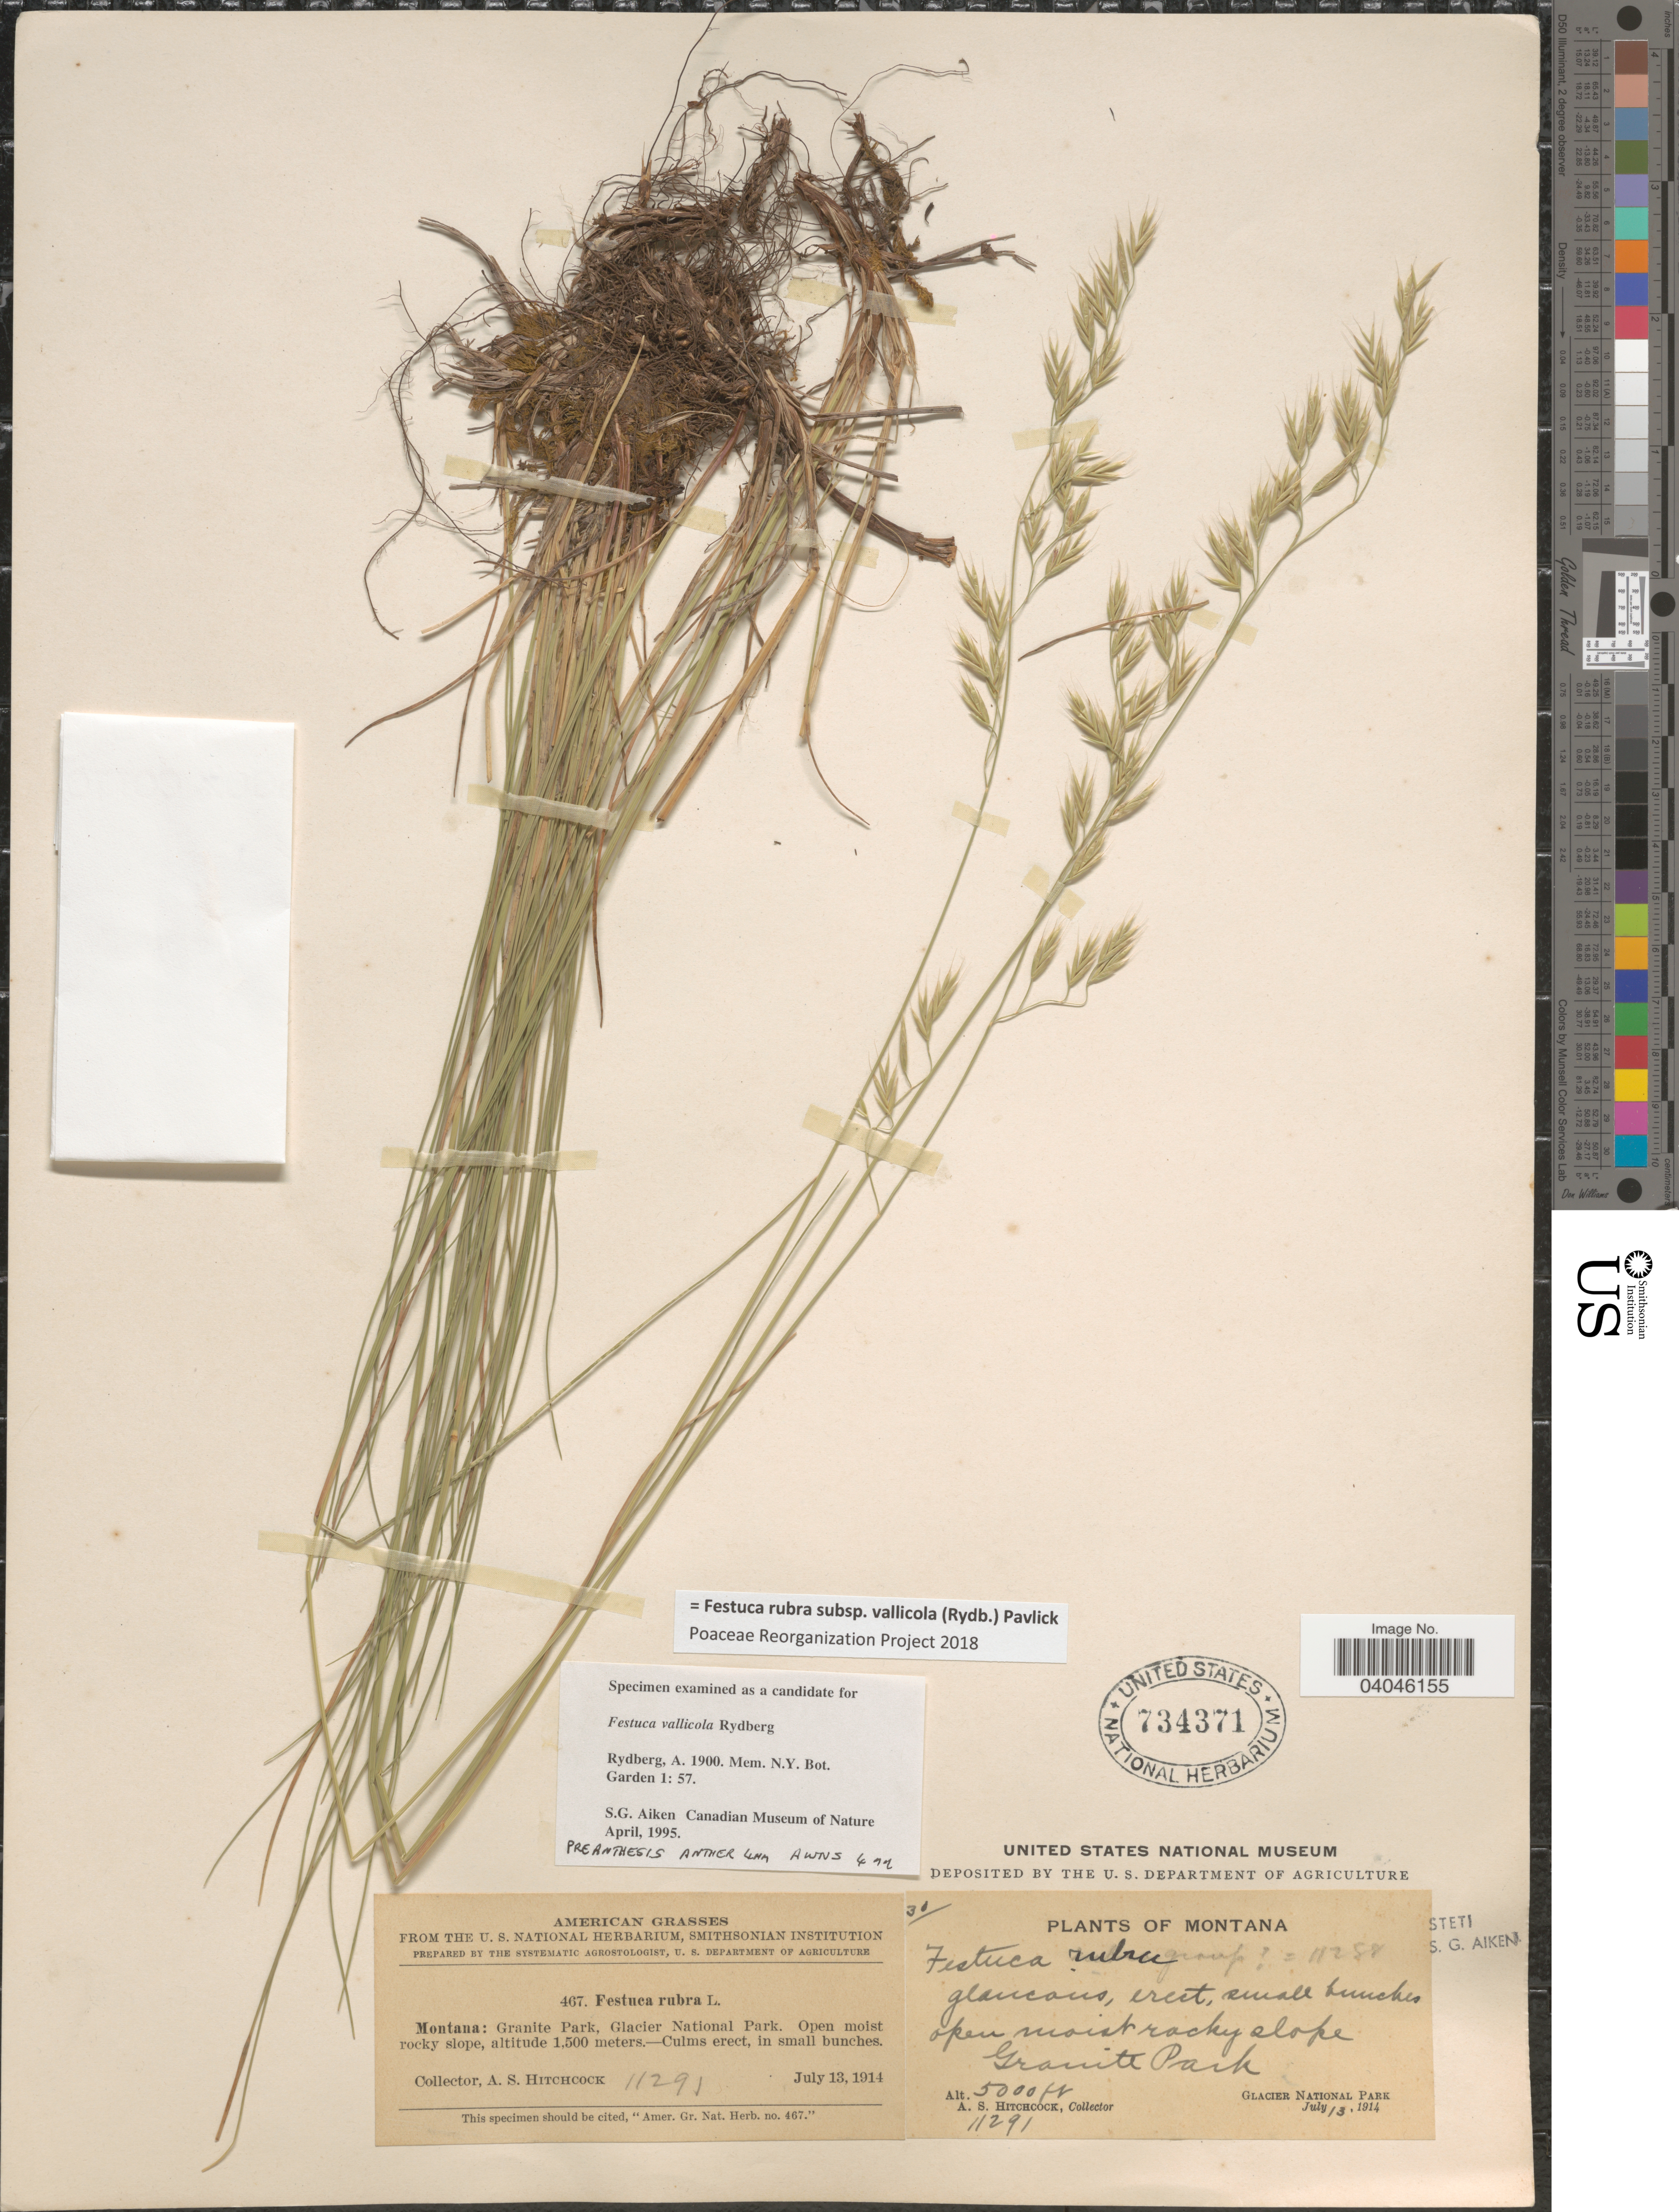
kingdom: Plantae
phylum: Tracheophyta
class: Liliopsida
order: Poales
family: Poaceae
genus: Festuca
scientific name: Festuca vallicola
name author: Rydb.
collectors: A. S. Hitchcock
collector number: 11291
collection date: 1914-07-13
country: United States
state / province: Montana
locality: Granite Park, Glacier National Park. Open moist rocky slope.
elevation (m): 1500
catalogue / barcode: US 734371